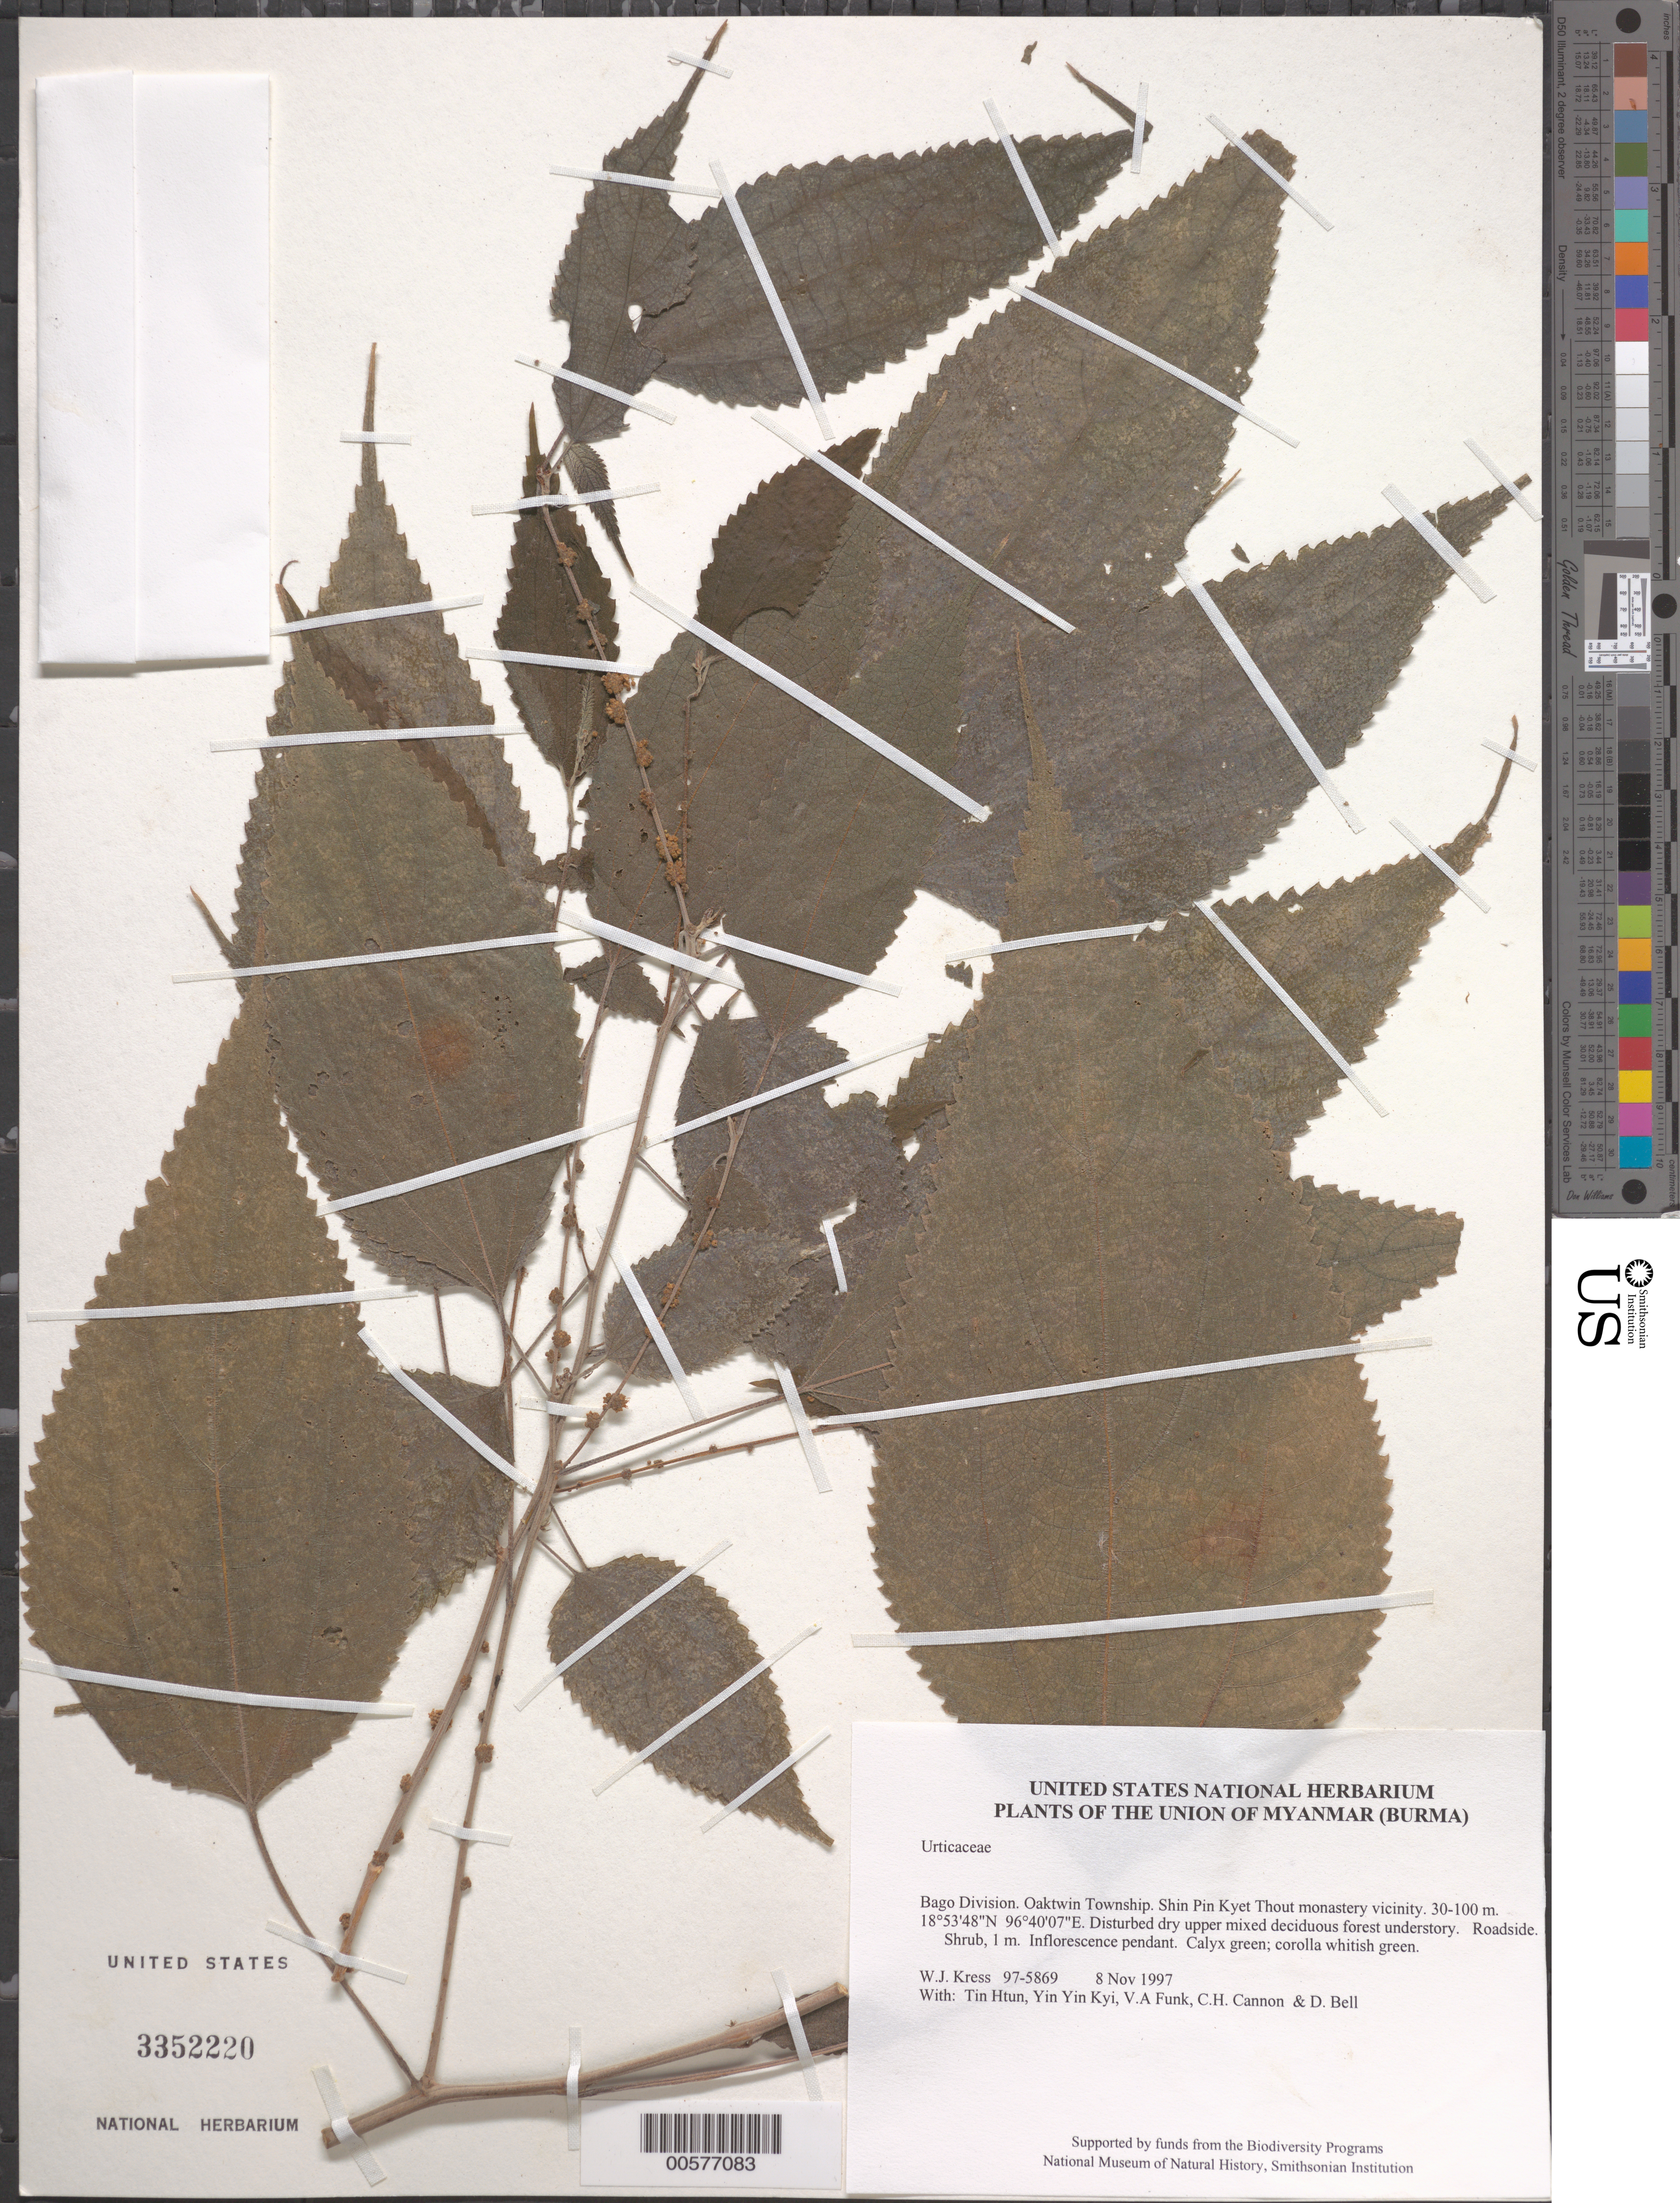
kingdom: Plantae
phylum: Tracheophyta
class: Magnoliopsida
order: Rosales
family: Urticaceae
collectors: W. J. Kress, Tin Htun, Yin Yin Kyi, V. Funk, C. H. Cannon & D. A. Bell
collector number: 97-5869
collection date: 1997-11-08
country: Myanmar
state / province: Bago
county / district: Oaktwin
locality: Shin Pin Kyet Thout monastery vicinity.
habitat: Disturbed dry upper mixed deciduous forest understory. Roadside.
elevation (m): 30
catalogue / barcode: US 3352220